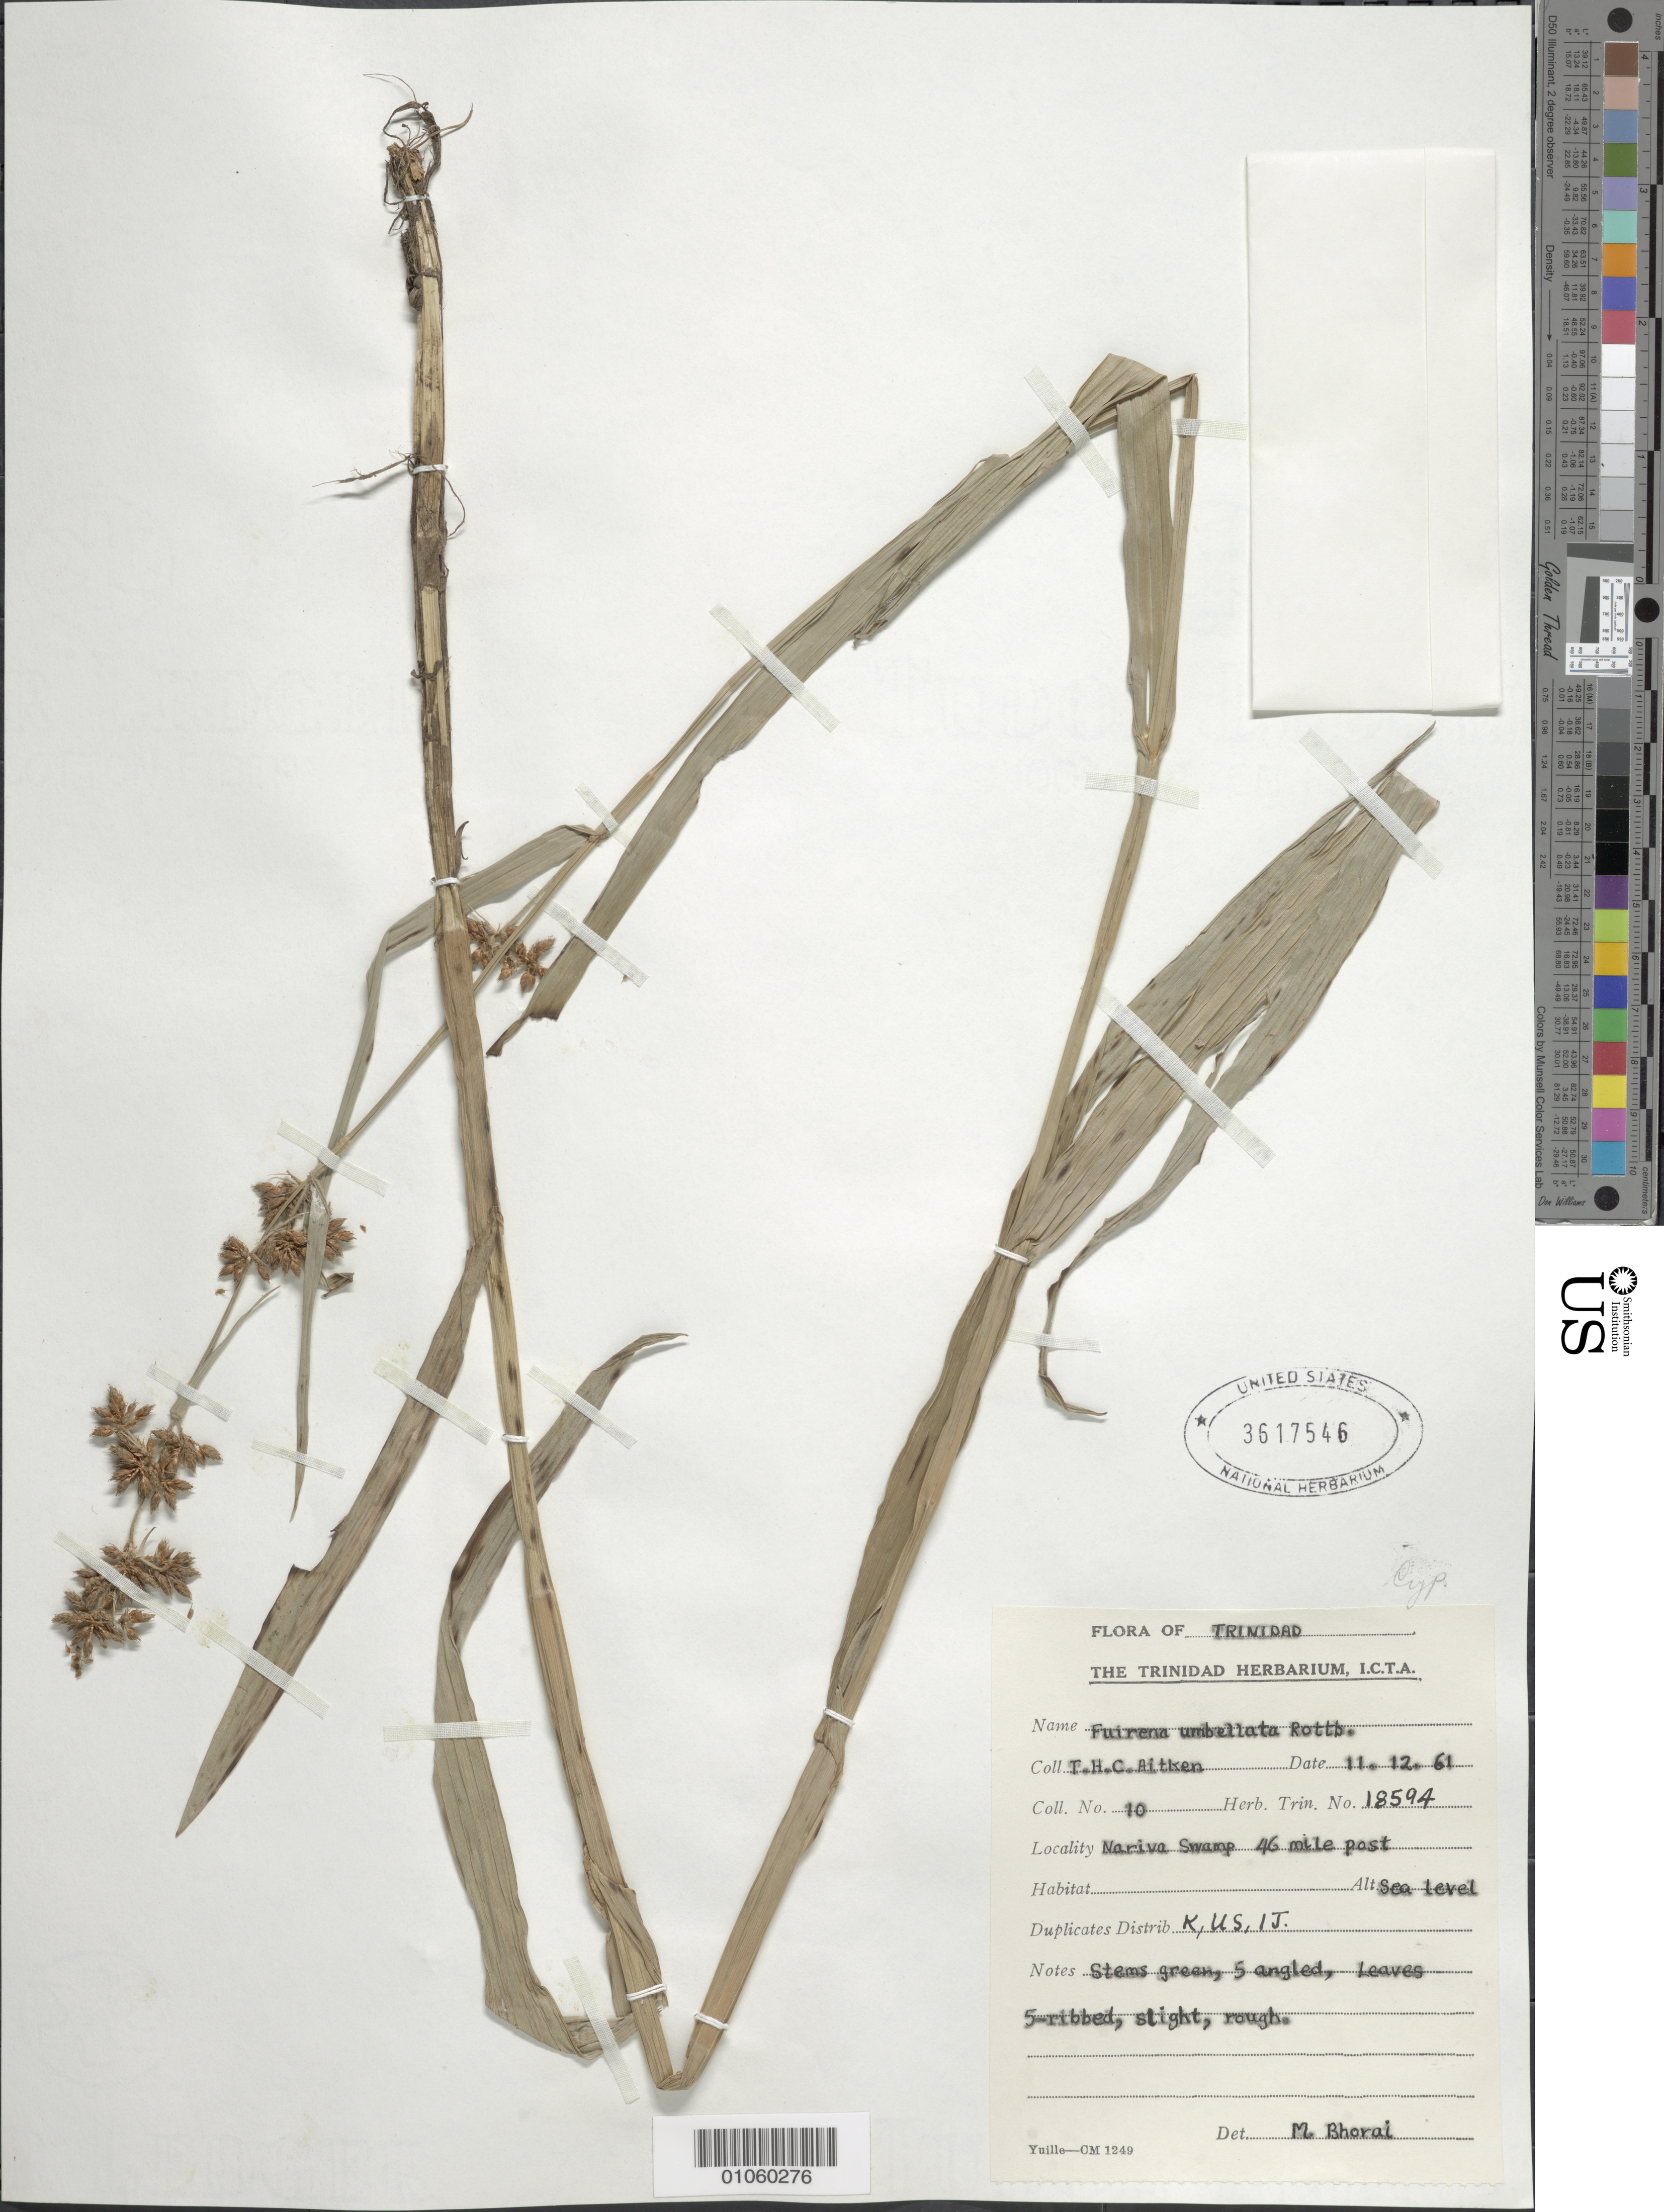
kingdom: Plantae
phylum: Tracheophyta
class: Liliopsida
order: Poales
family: Cyperaceae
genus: Fuirena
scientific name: Fuirena umbellata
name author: Rottb.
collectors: T. Aitken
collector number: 10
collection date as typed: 12 Nov 1961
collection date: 1961-11-12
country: Trinidad and Tobago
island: Trinidad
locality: Nariva Swamp, 46 mile post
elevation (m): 0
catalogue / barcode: US 3617546